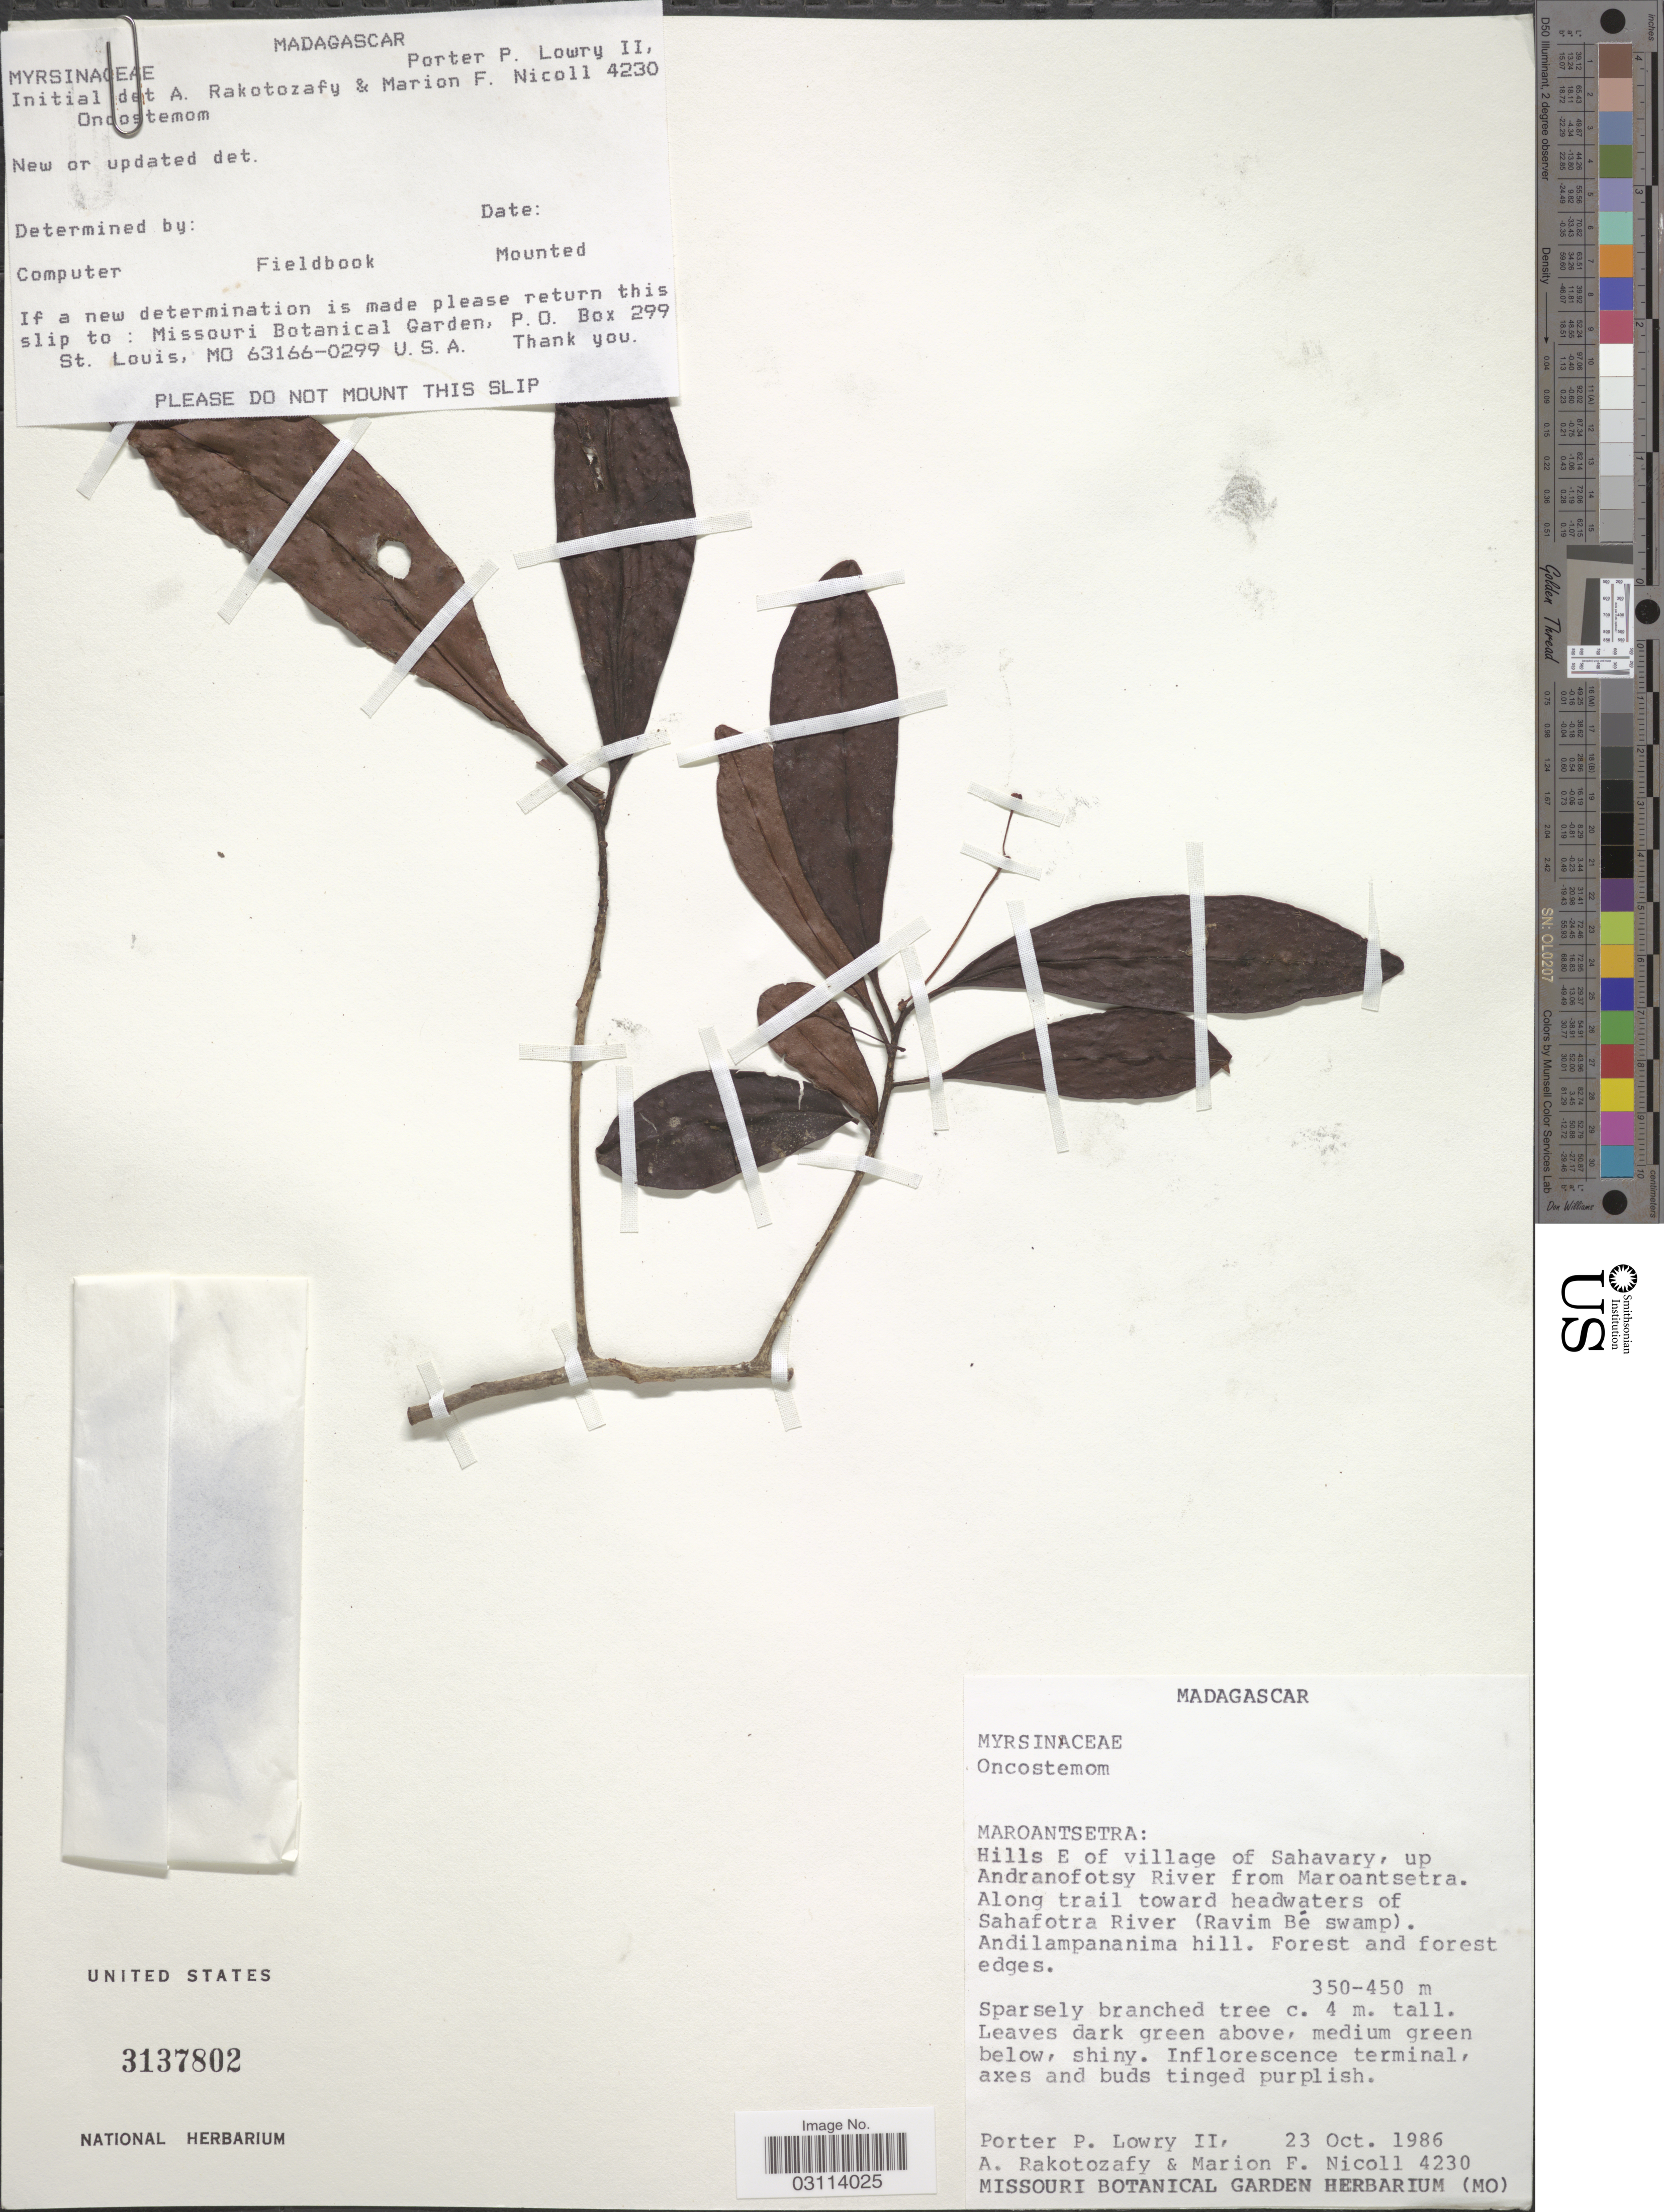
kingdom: Plantae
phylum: Tracheophyta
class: Magnoliopsida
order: Ericales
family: Primulaceae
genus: Oncostemon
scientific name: Oncostemon sp.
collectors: P. P. Lowry, A. Rakotozafy & M. F. Nicoll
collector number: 4230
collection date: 1986-10-23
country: Madagascar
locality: Maroantsetra: Hills E of village of Sahavary, up Andranofotsy River from Maroantsetra. Along trail toward headwaters of Sahafotra River (Ravim Bé swamp). Andilampananima.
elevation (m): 350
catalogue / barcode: US 3137802